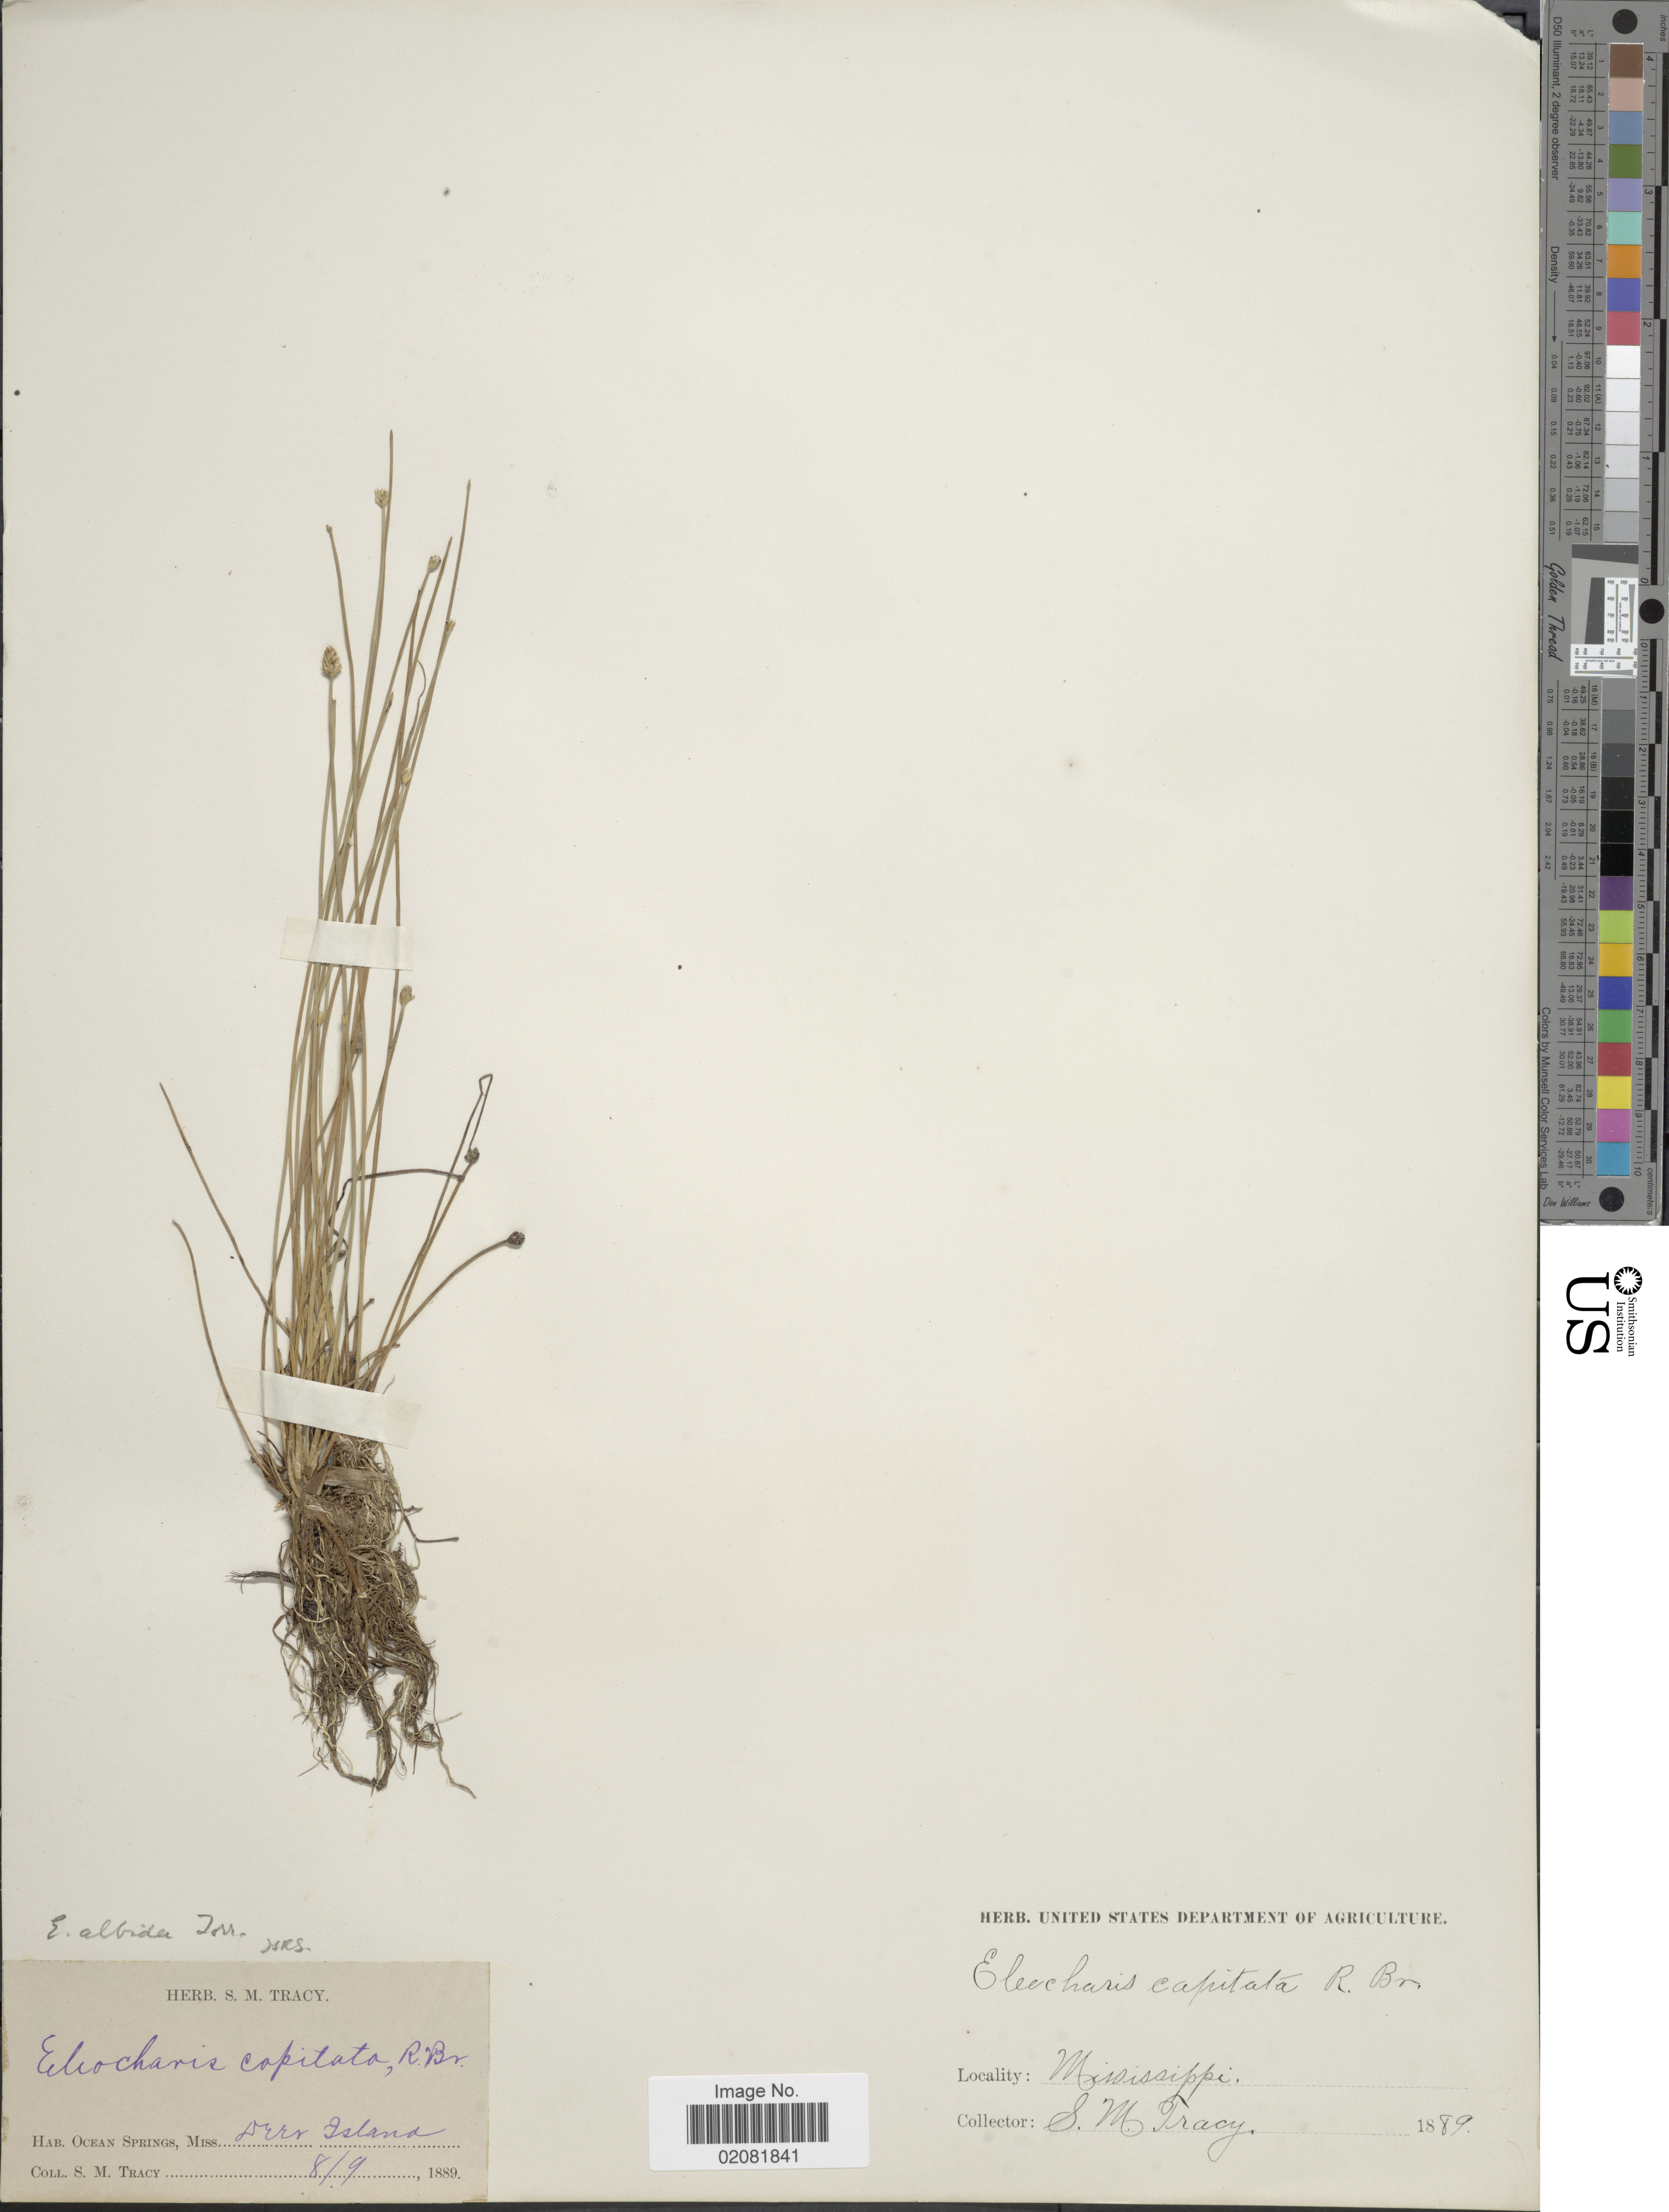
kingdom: Plantae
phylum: Tracheophyta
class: Liliopsida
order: Poales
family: Cyperaceae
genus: Eleocharis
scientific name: Eleocharis albida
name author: Torr.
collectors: S. M. Tracy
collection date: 1889-08-09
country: United States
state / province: Mississippi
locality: Ocean Springs, Deer Island